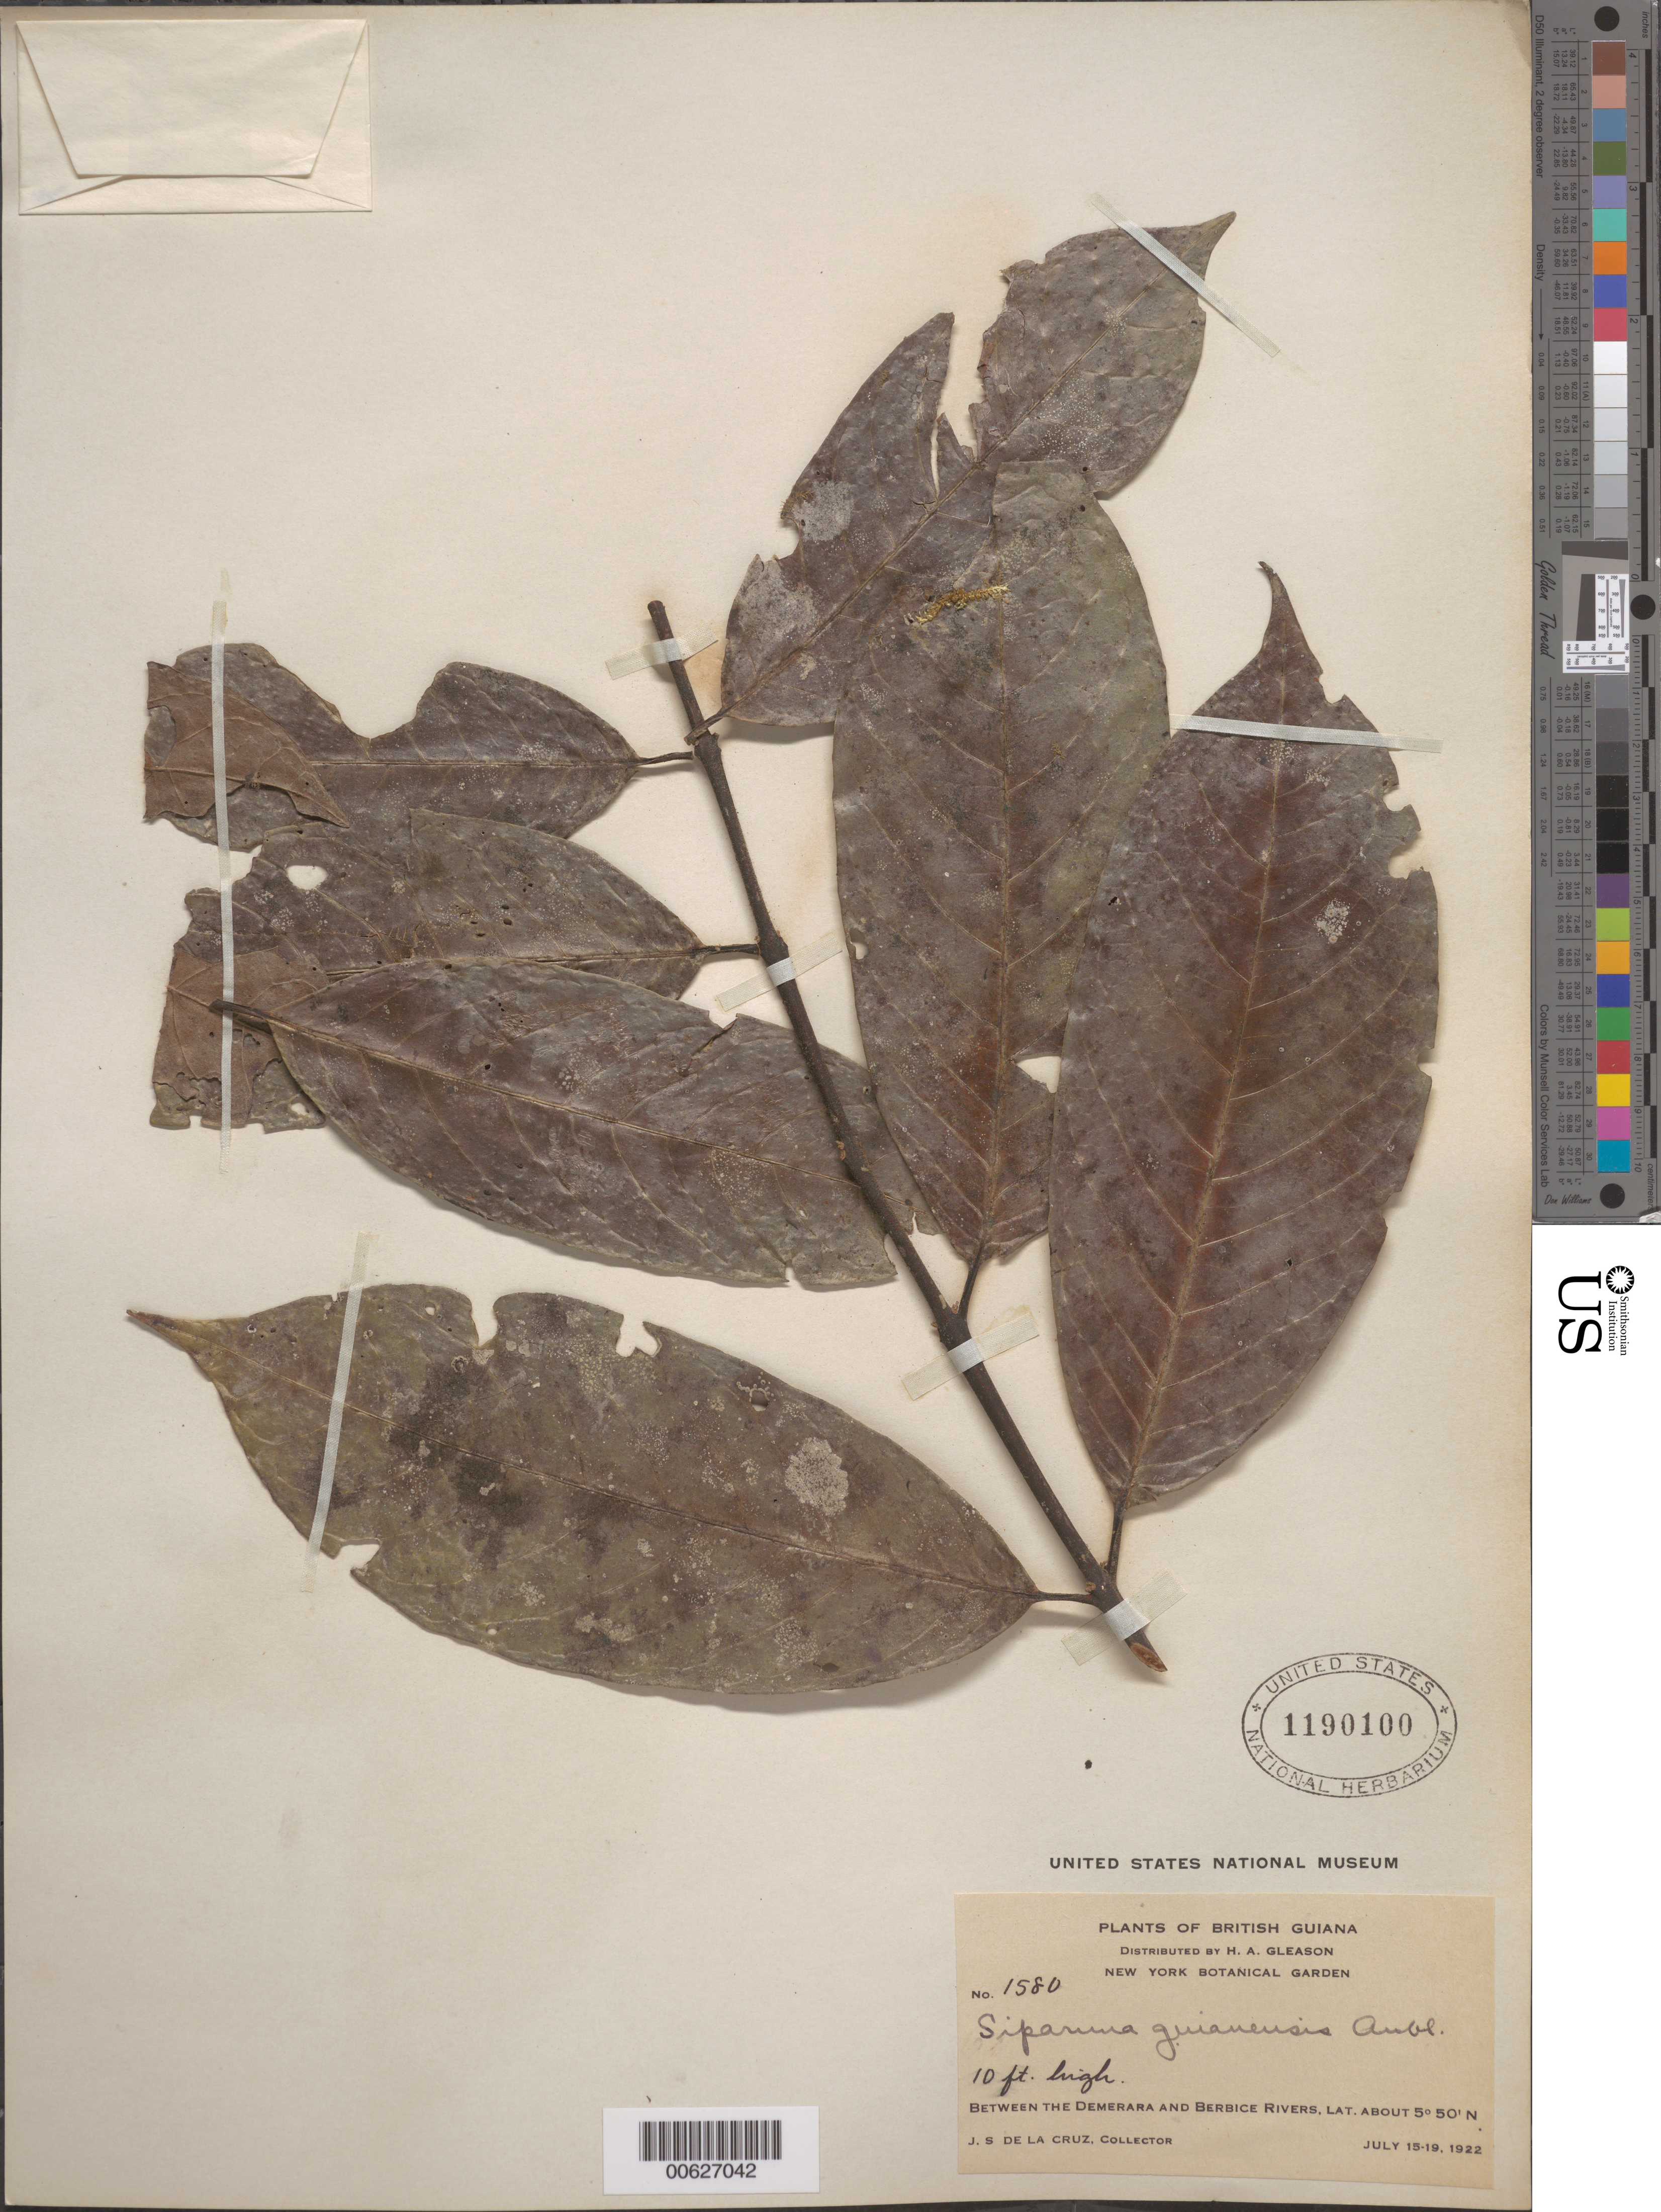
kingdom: Plantae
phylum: Tracheophyta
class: Magnoliopsida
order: Laurales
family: Siparunaceae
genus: Siparuna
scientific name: Siparuna guianensis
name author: Aubl.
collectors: J. S. de la Cruz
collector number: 1580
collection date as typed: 15-Jul-22 to 19-Jul-22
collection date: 1922-07-15/1922-07-19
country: Guyana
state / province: U. Demerara-Berbice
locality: Demerara River to the Berbice River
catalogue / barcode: US 1190100